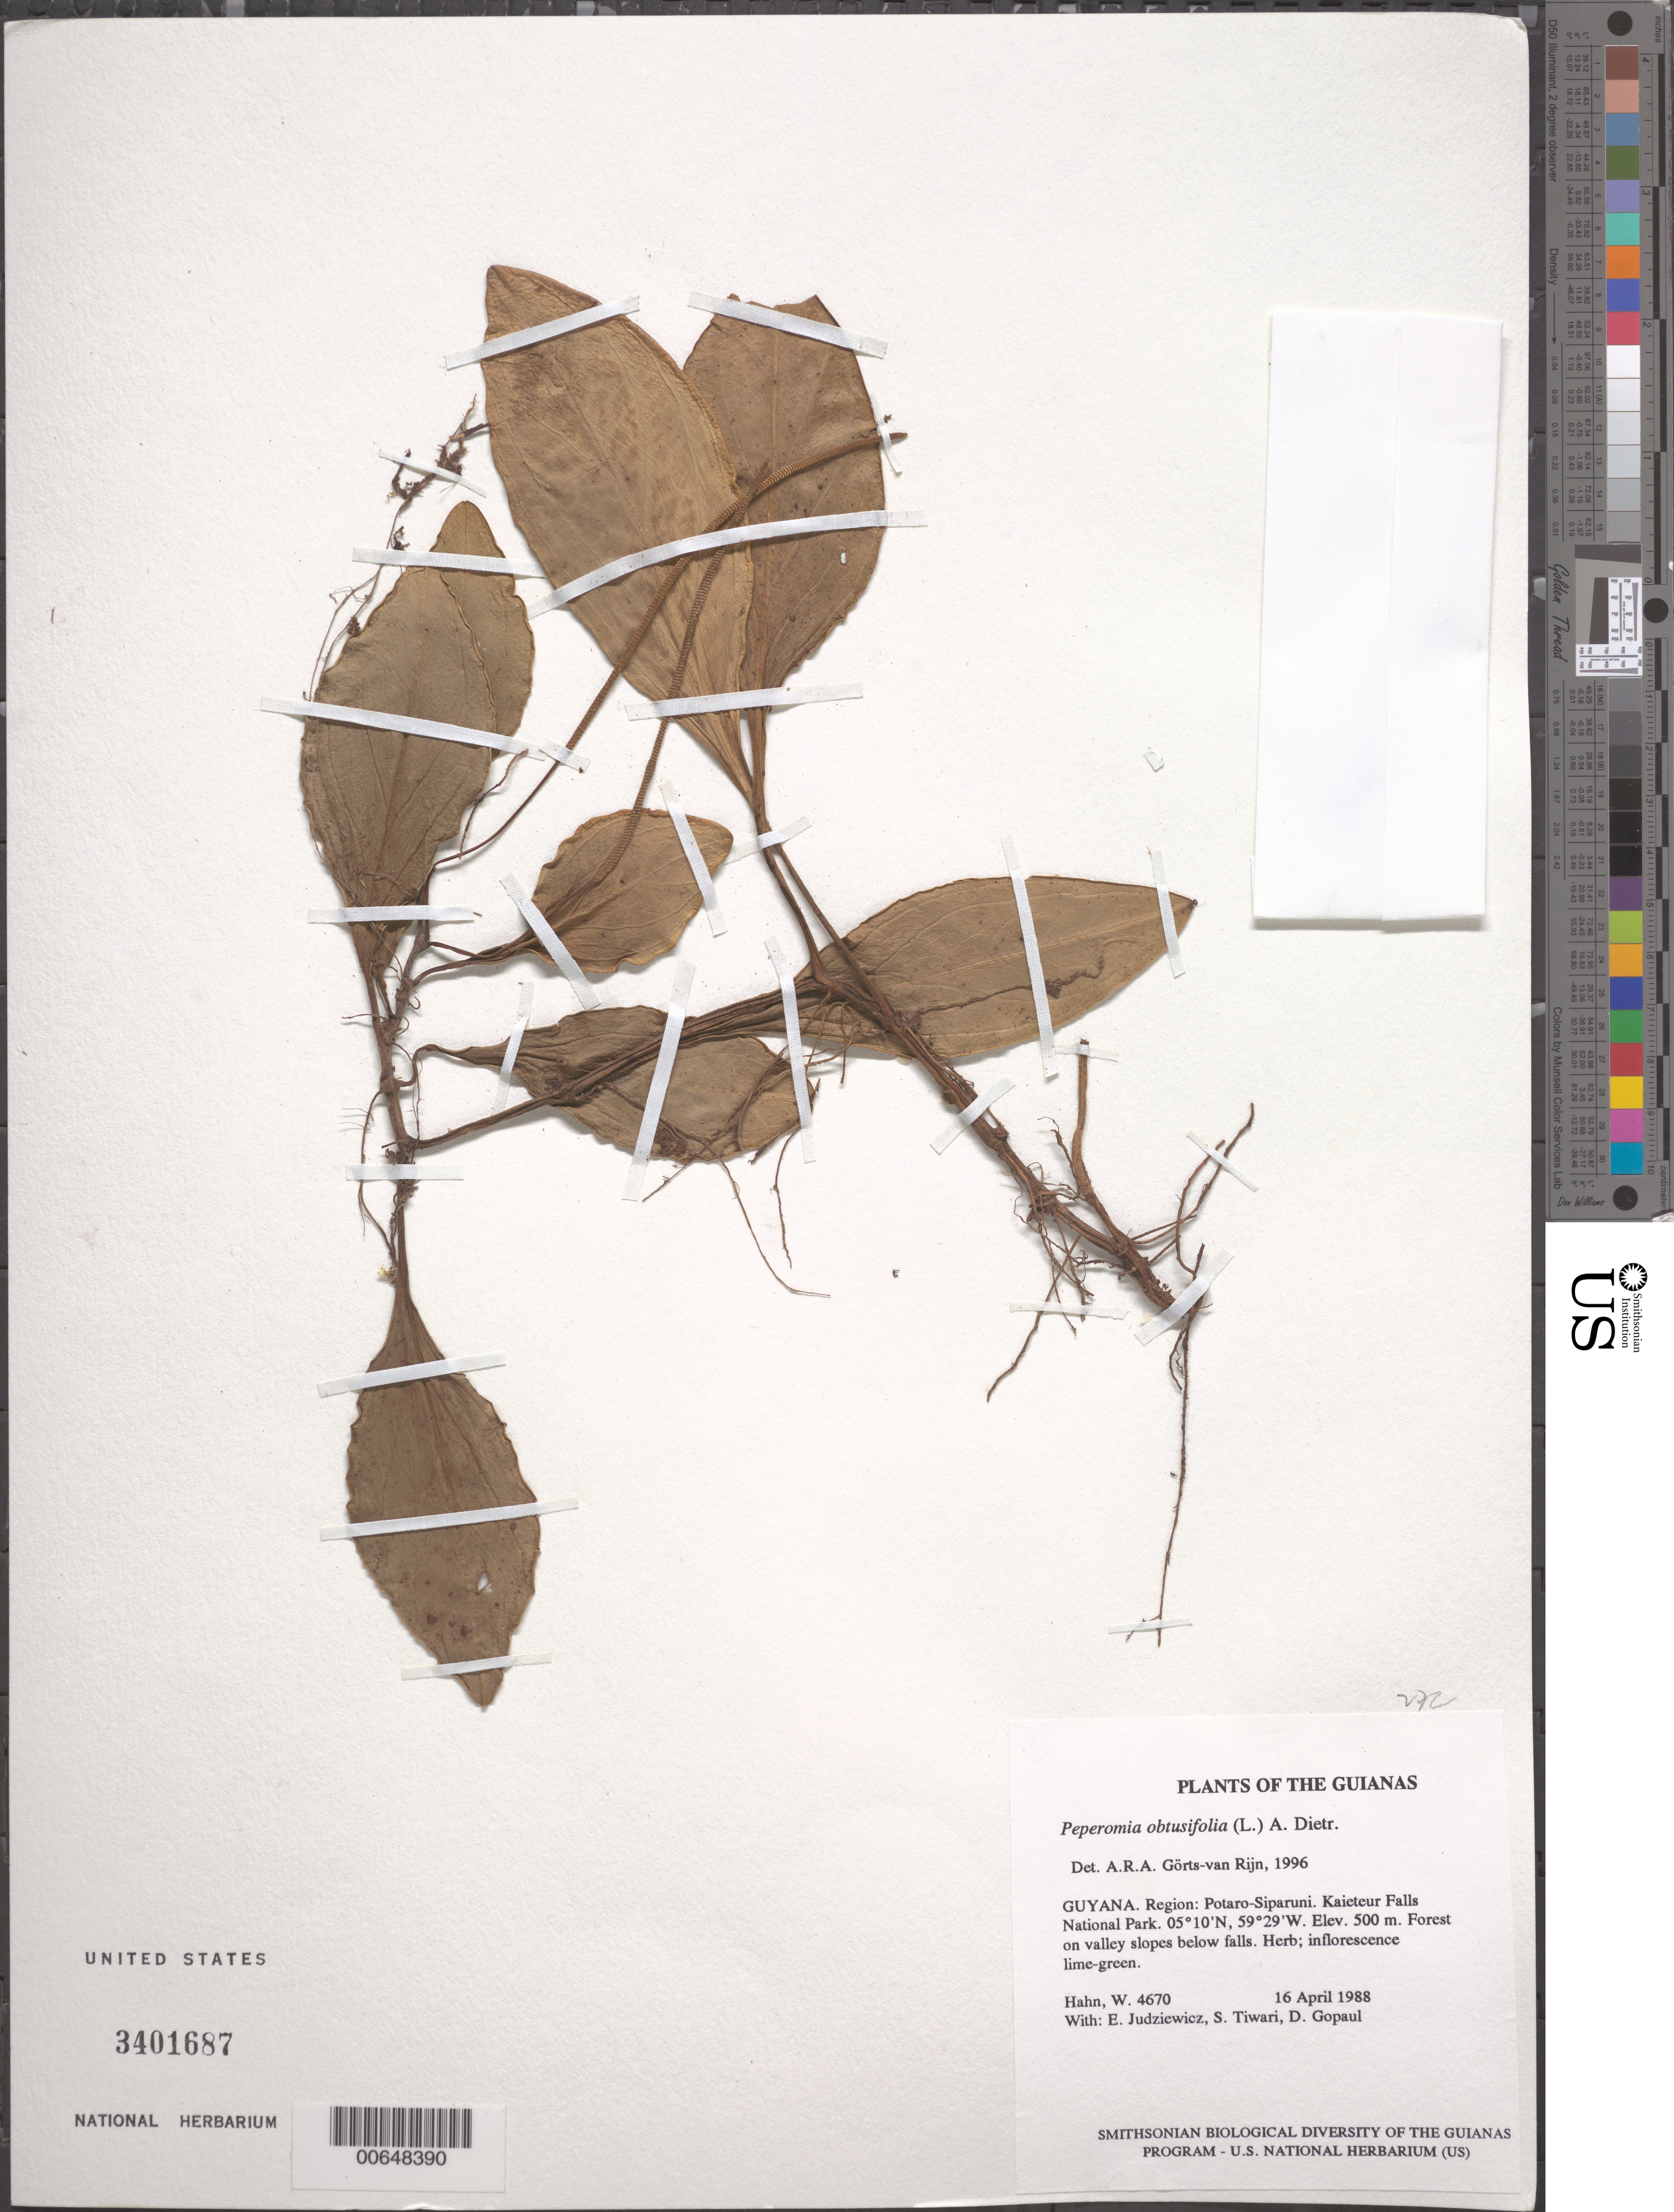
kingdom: Plantae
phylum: Tracheophyta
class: Magnoliopsida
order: Piperales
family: Piperaceae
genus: Peperomia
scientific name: Peperomia obtusifolia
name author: (L.) A. Dietr.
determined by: Görts-van Rijn, A. R. A.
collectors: W. Hahn, E. J. Judziewicz, S. Tiwari & D. Gopaul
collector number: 4670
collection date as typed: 16 April 1988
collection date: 1988-04-16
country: Guyana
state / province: Potaro-Siparuni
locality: Kaieteur Falls National Park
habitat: Forest on valley slopes below falls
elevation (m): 500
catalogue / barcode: US 3401687